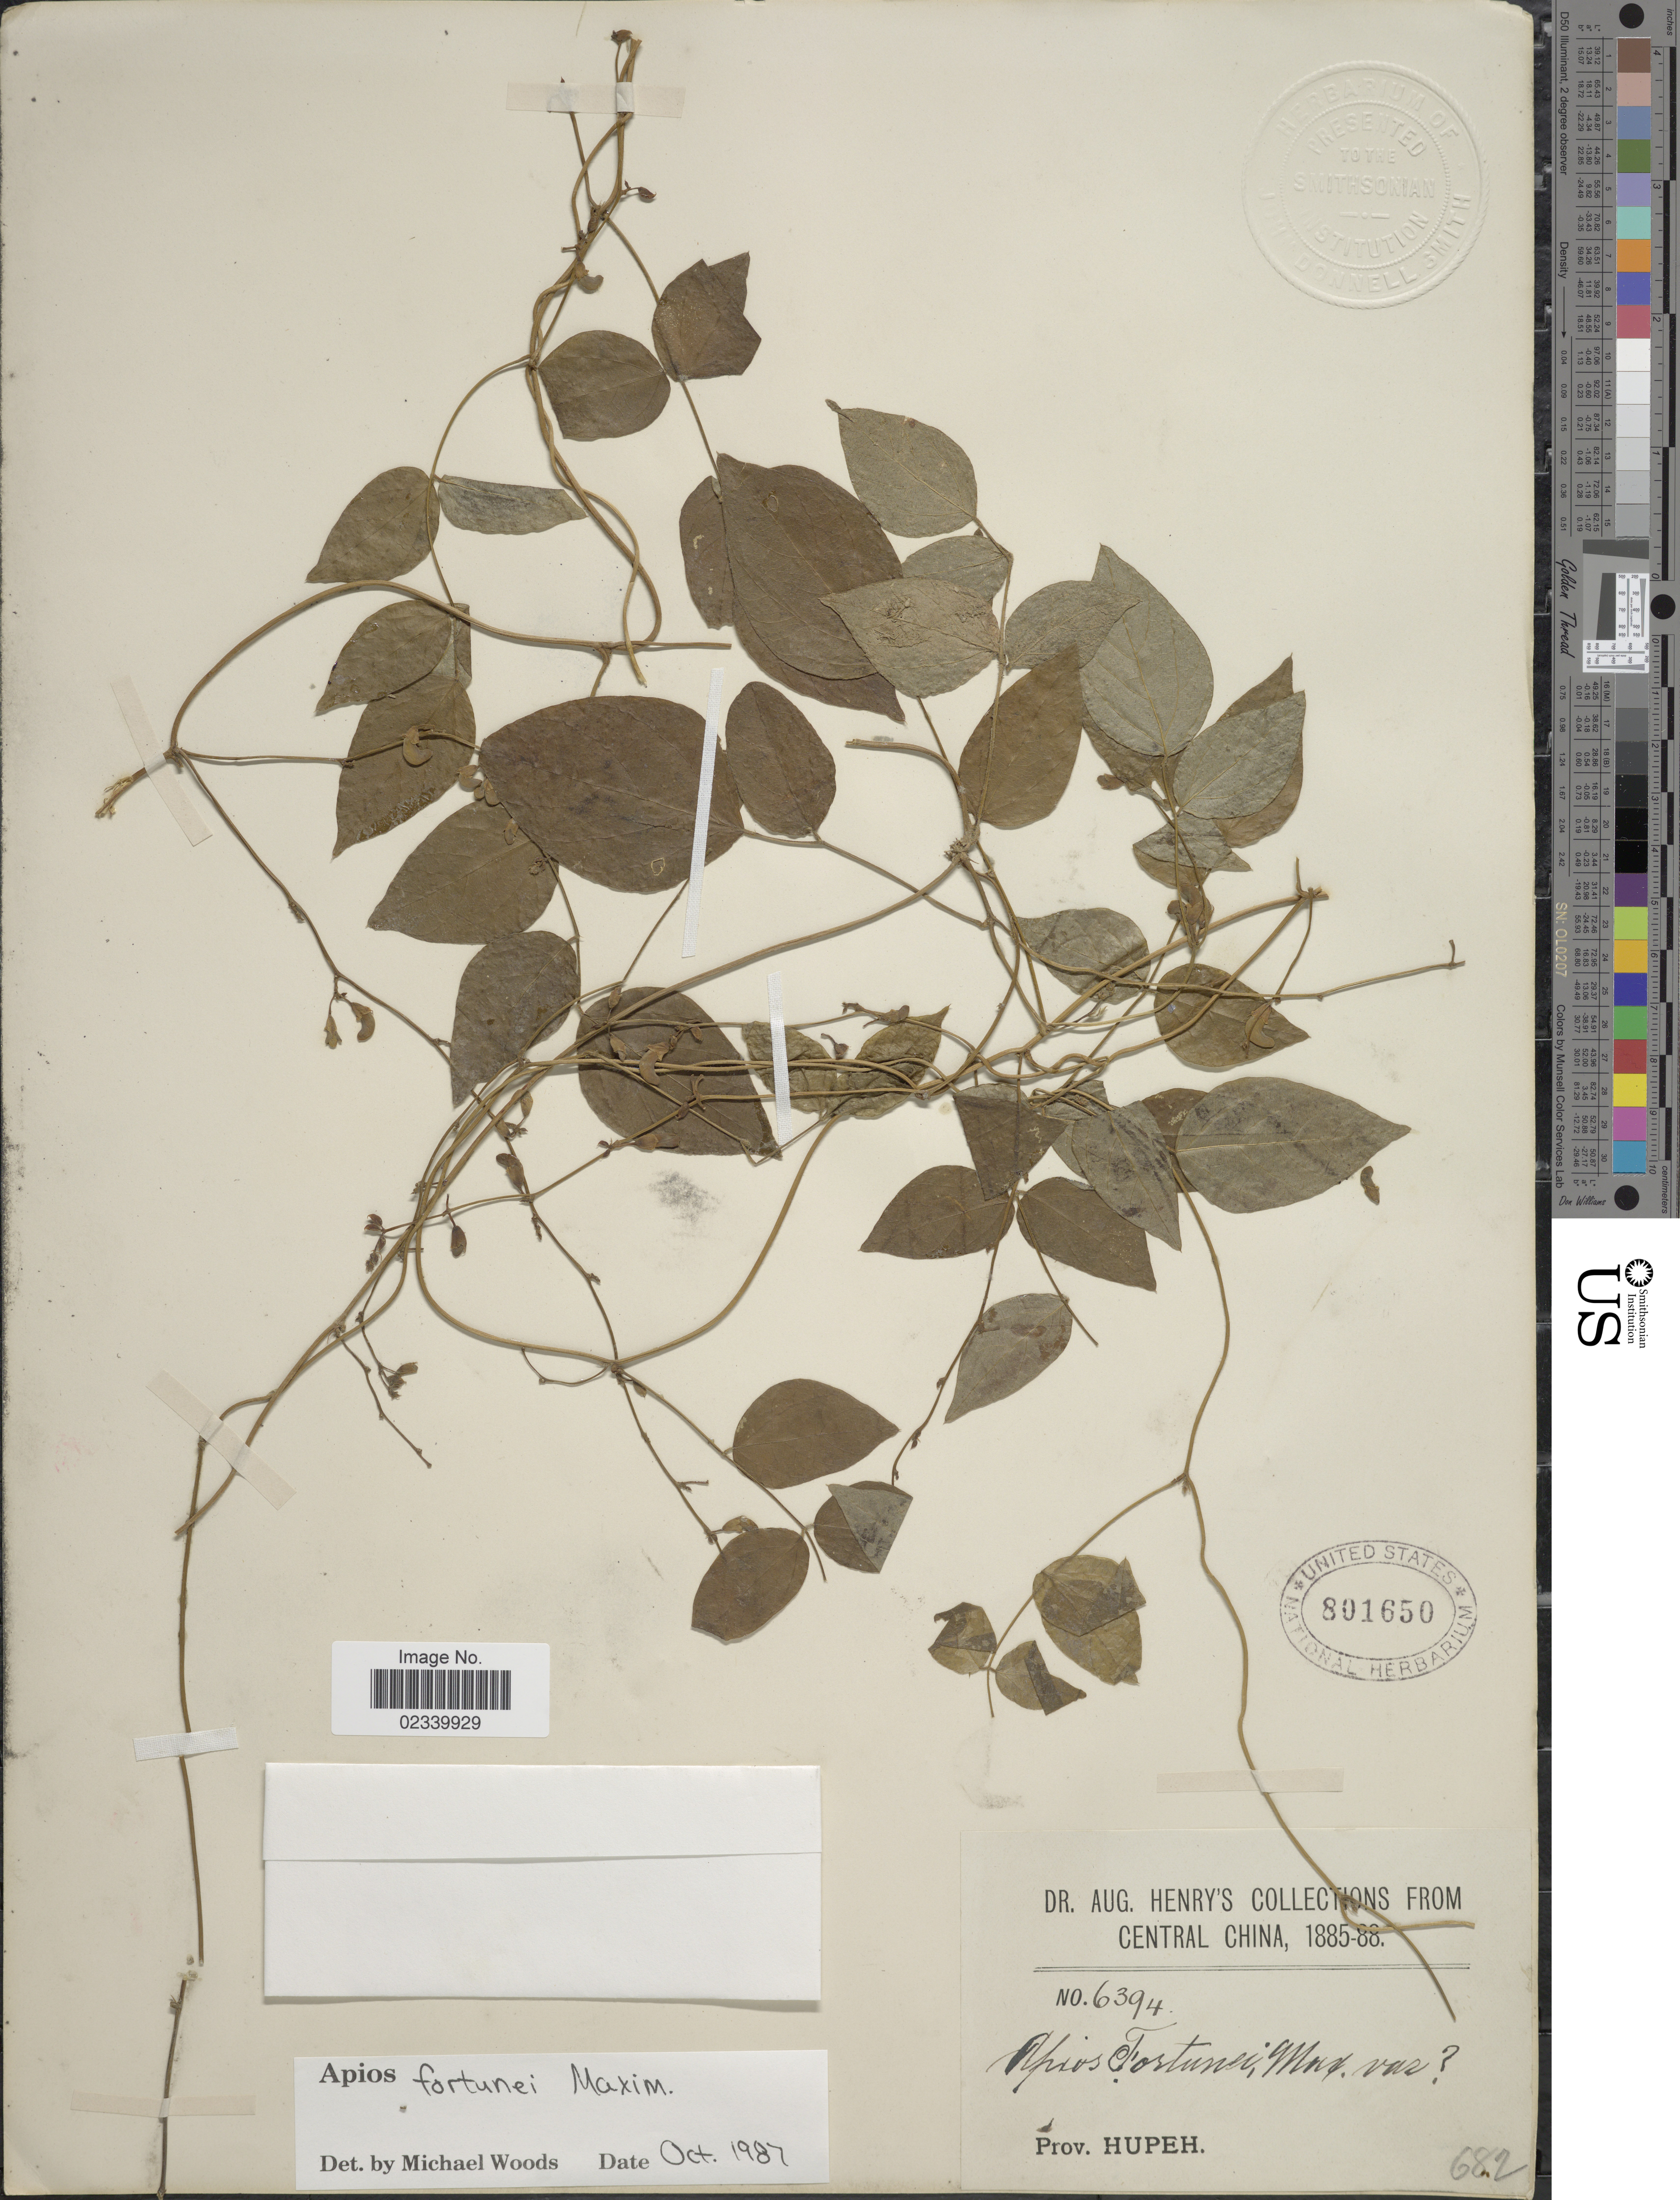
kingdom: Plantae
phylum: Tracheophyta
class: Magnoliopsida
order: Fabales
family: Fabaceae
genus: Apios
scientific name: Apios fortunei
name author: Maxim.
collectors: A. Henry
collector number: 6394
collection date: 1885/1888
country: China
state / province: Hubei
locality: Central China, Prov. Hupeh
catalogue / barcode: US 801650